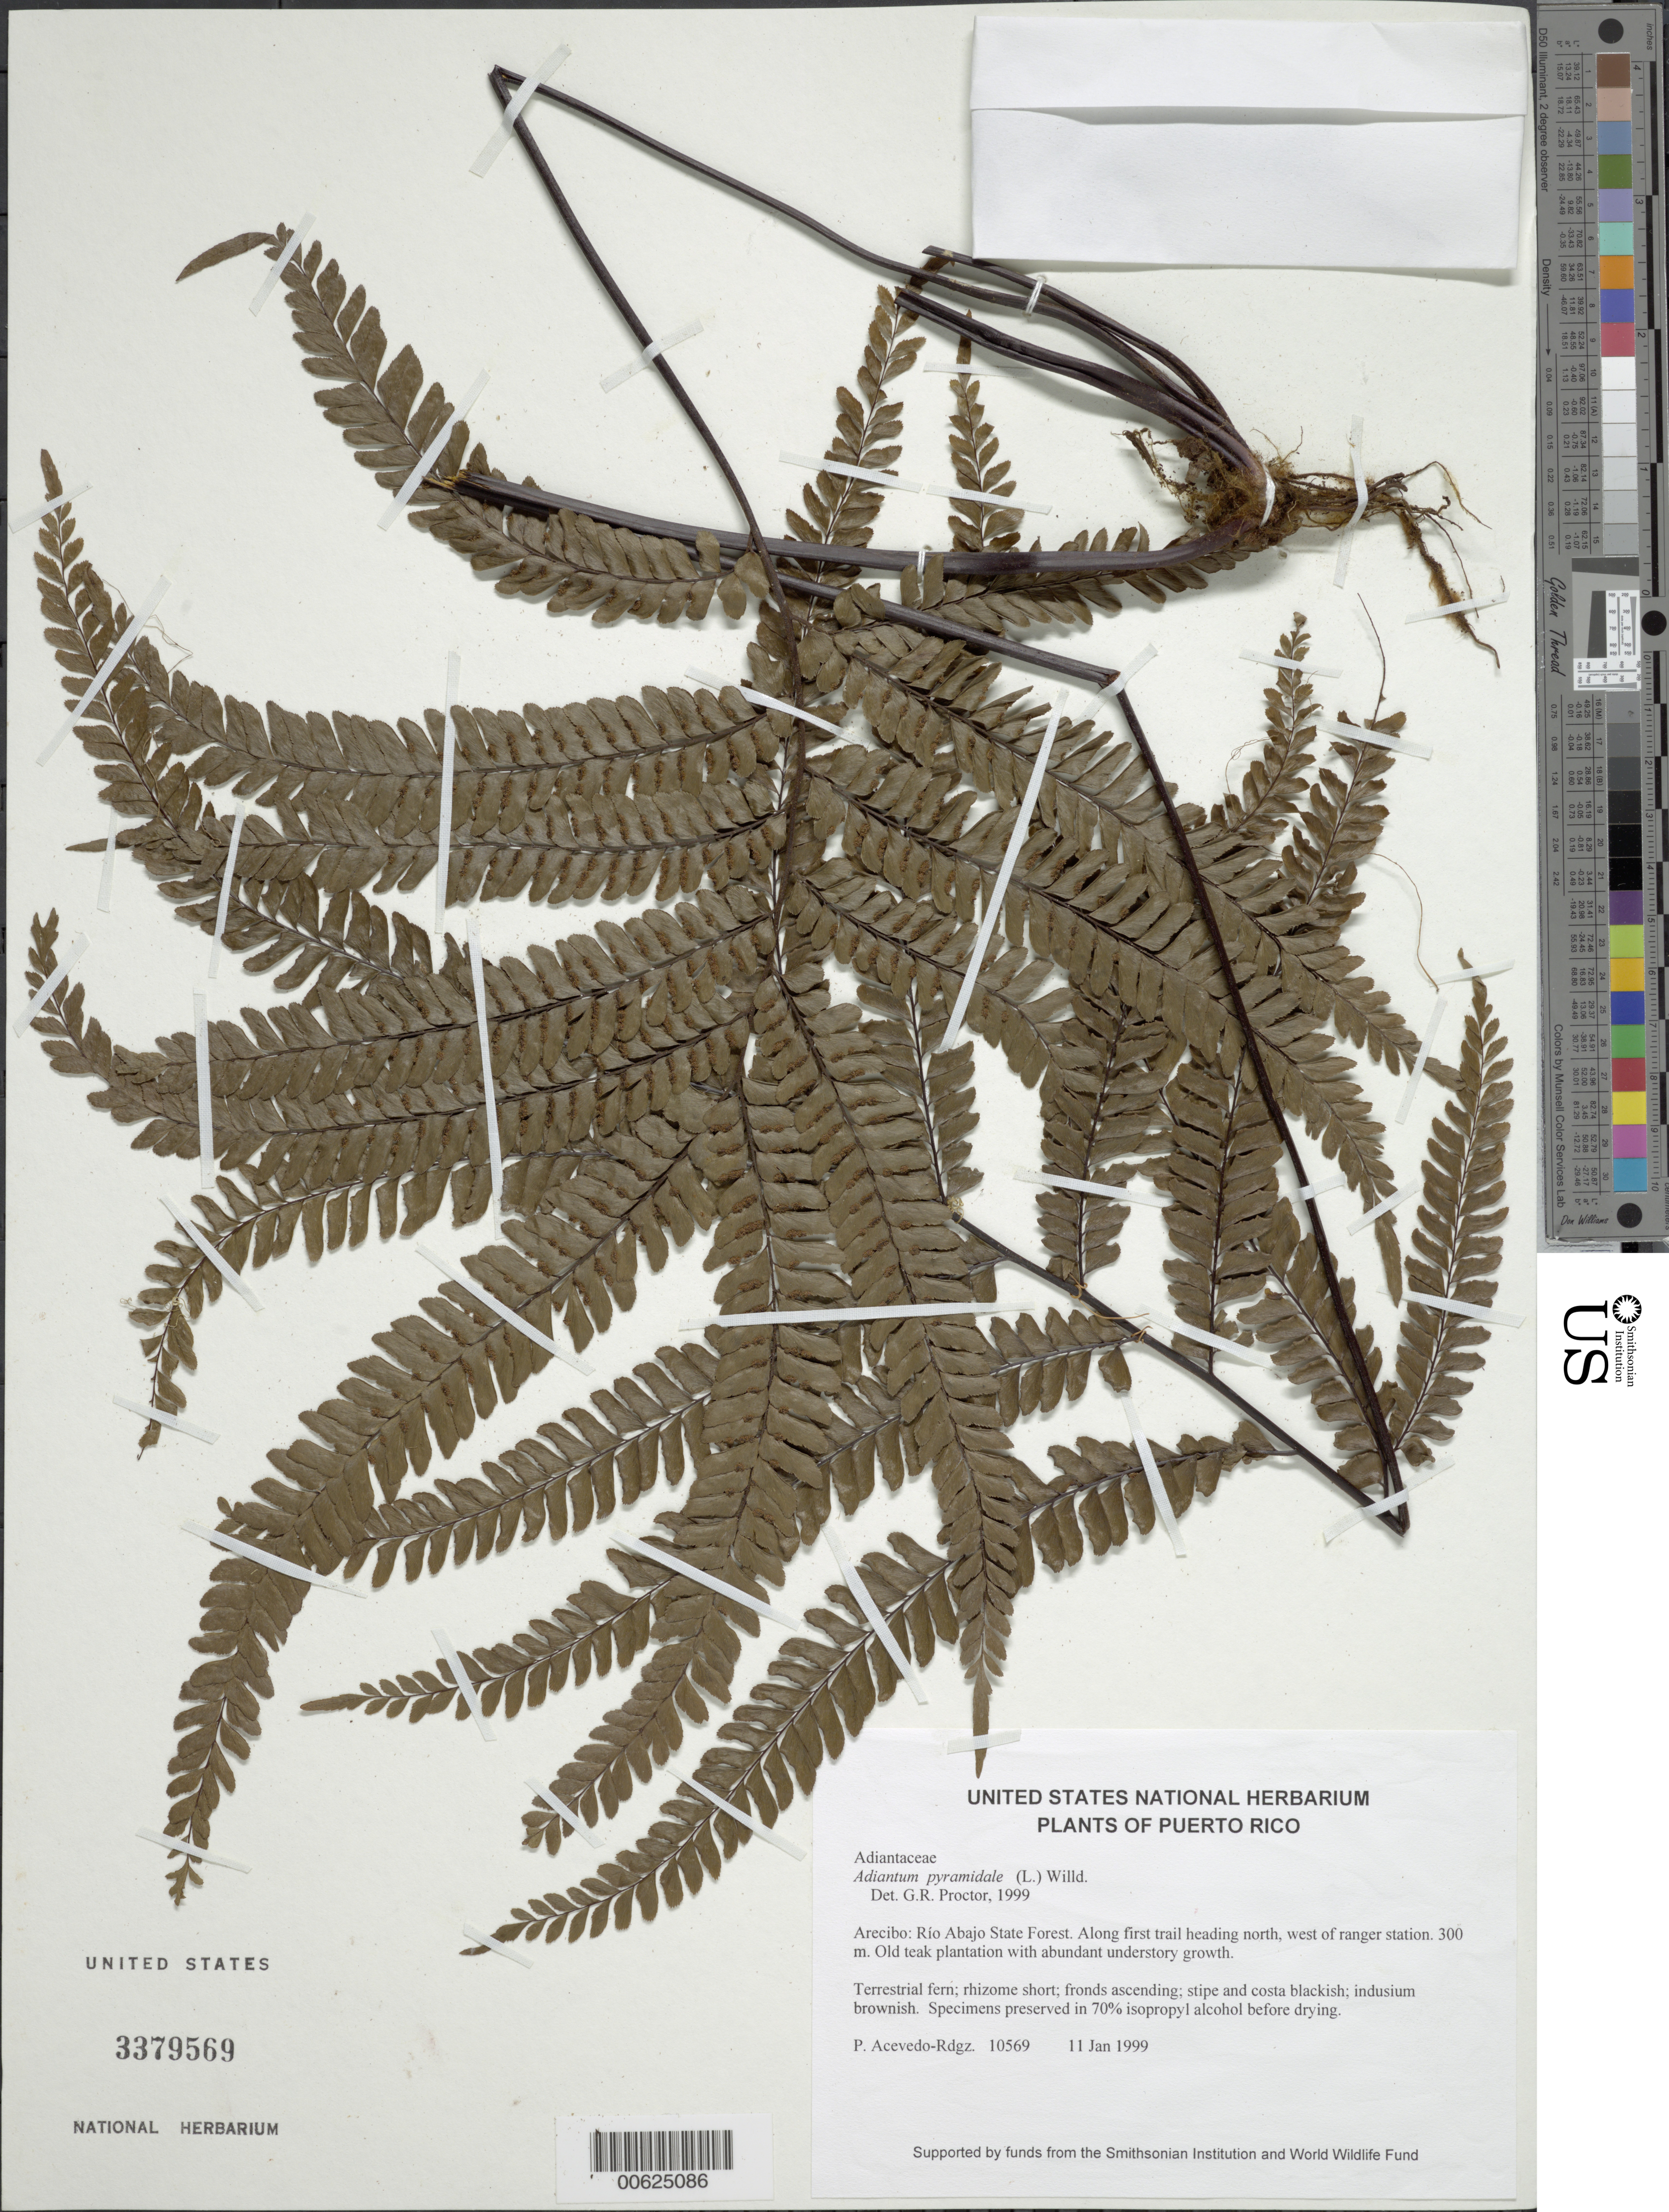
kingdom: Plantae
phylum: Tracheophyta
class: Polypodiopsida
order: Polypodiales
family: Pteridaceae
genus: Adiantum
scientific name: Adiantum pyramidale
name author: (L.) Willd.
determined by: Proctor, G. R.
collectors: P. Acevedo-Rodr.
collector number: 10569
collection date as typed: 11 Jan 1999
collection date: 1999-01-11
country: Puerto Rico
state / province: Arecibo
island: Puerto Rico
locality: Arecibo; Río Abajo State Forest. Along first trail heading north, west of ranger station.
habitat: Old teak plantation with abundant understory growth.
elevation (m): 300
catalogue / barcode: US 3379569